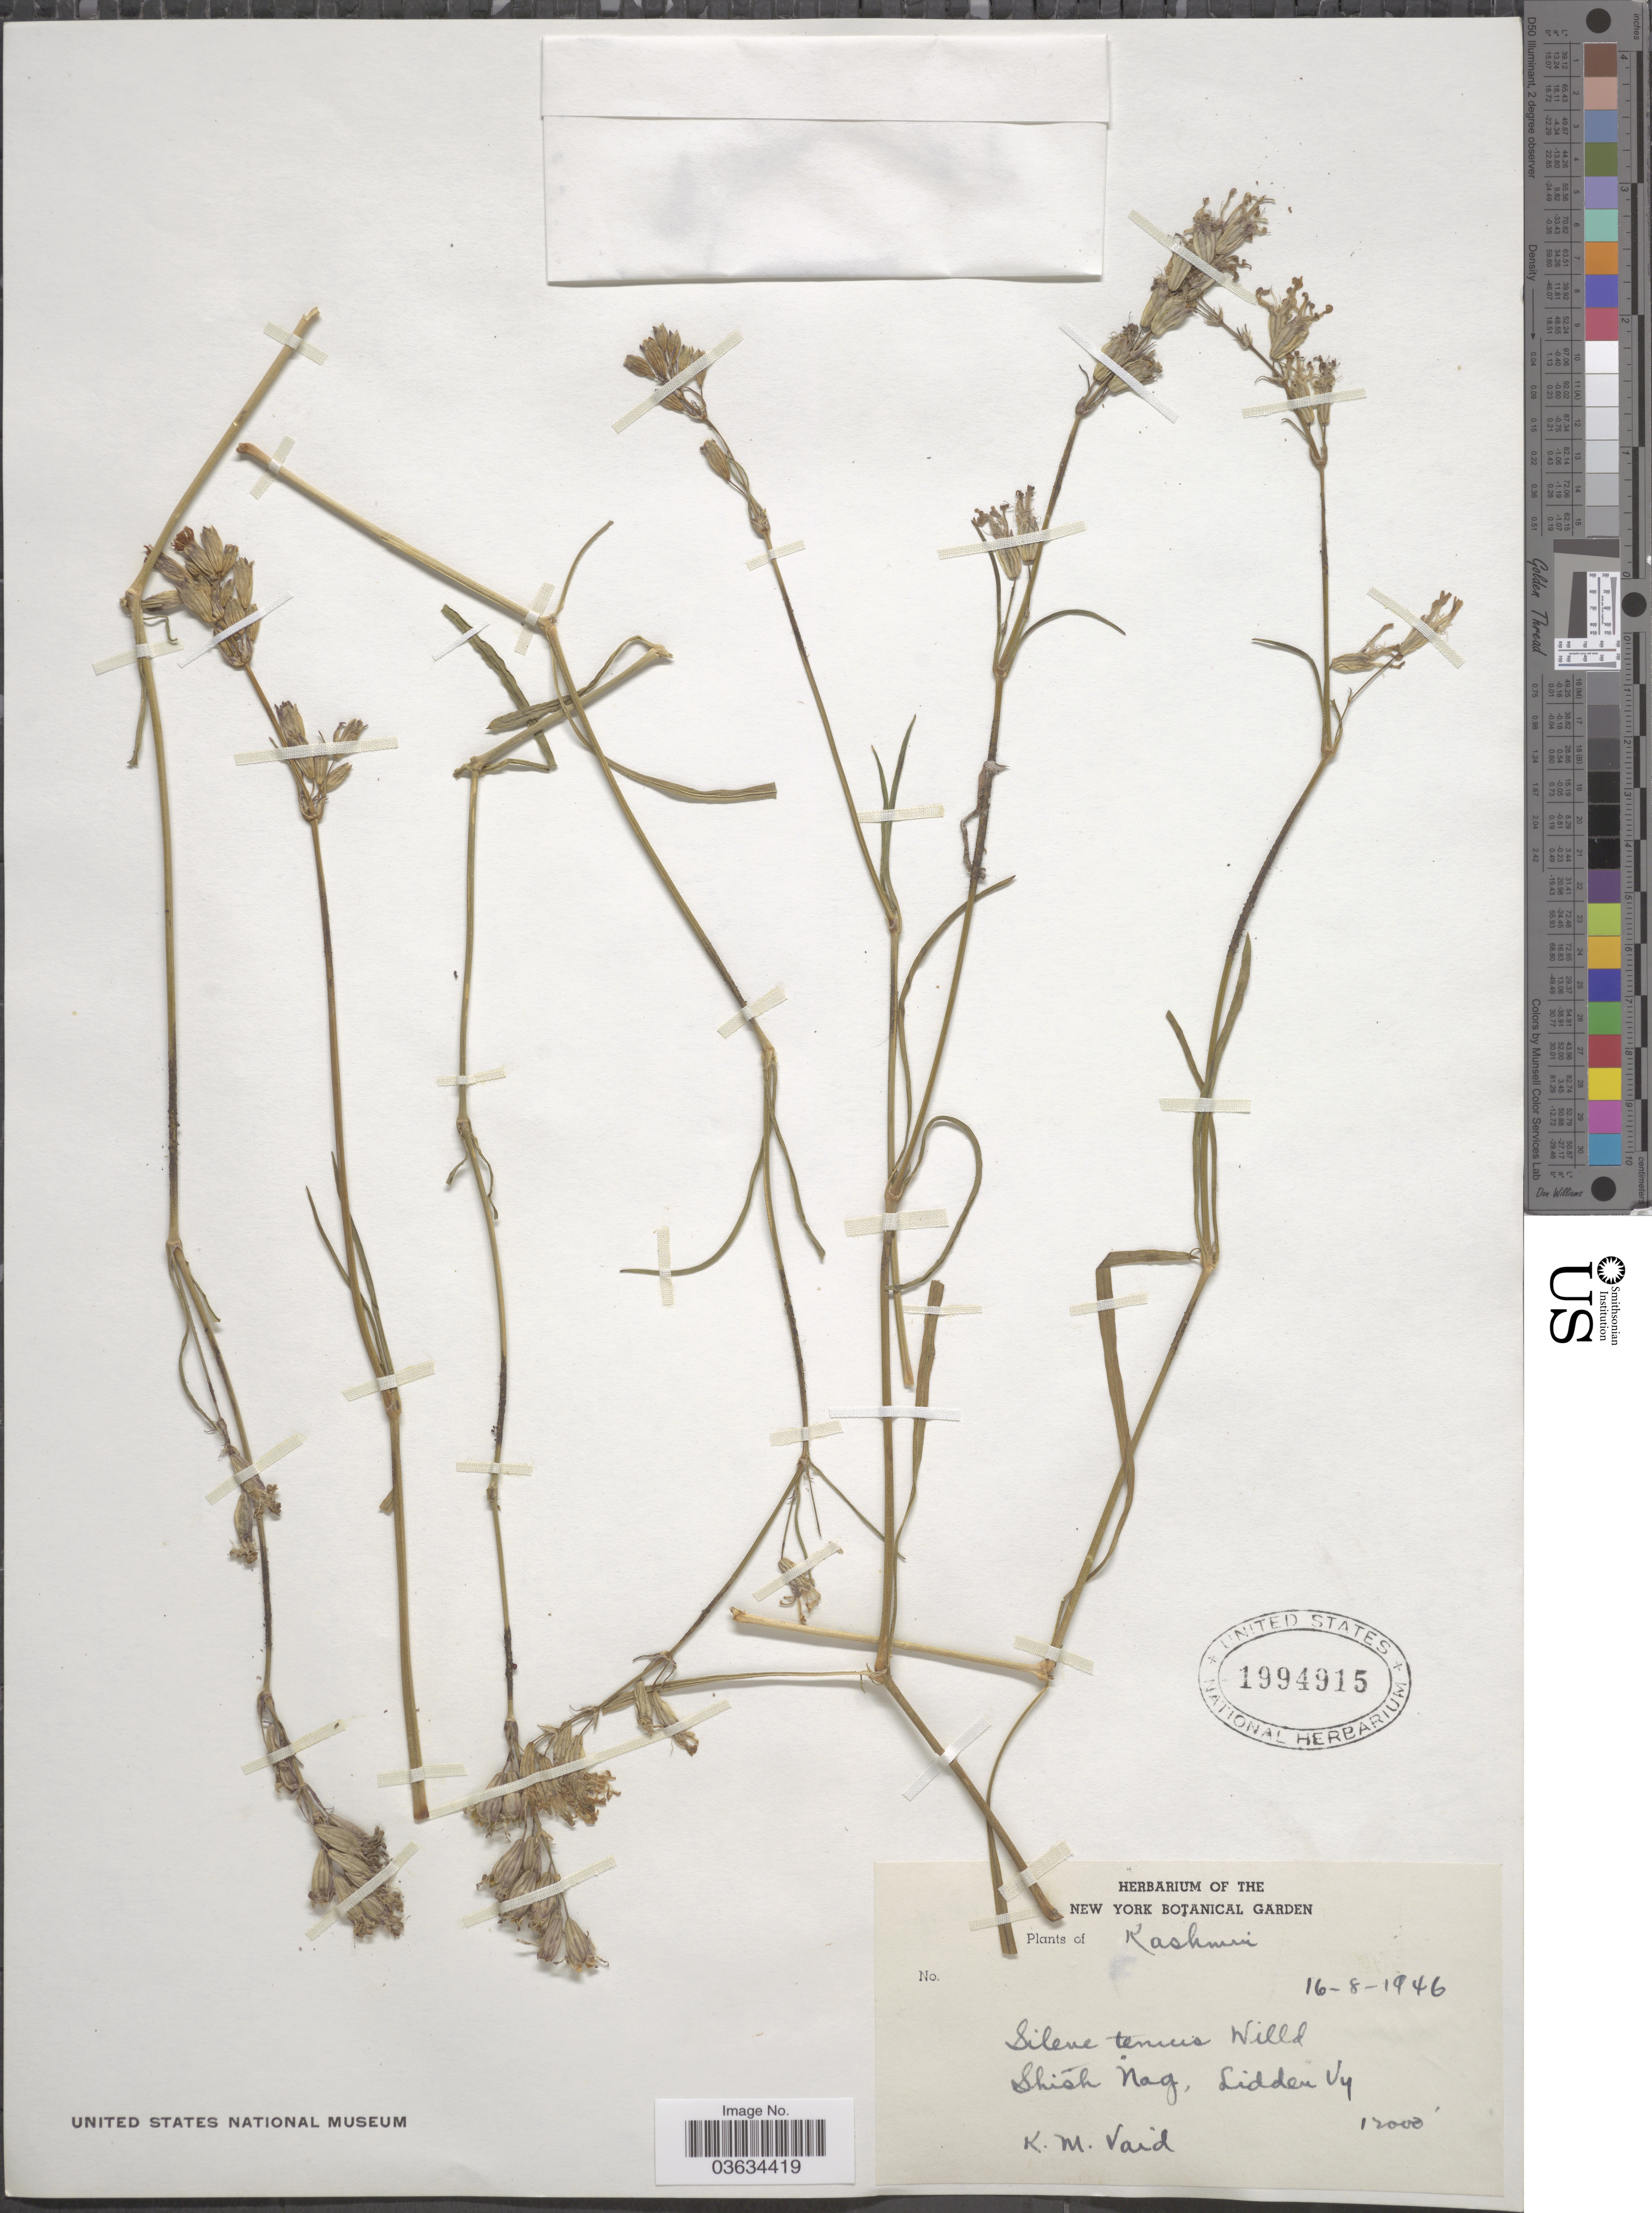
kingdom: Plantae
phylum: Tracheophyta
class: Magnoliopsida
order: Caryophyllales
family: Caryophyllaceae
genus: Silene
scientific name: Silene tenuis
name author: Willd.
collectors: K. Vaid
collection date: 1946-08-16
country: India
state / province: Jammu and Kashmir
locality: Kashmir. Shish Nag, Lidden Vy.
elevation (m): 3658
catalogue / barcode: US 1994915